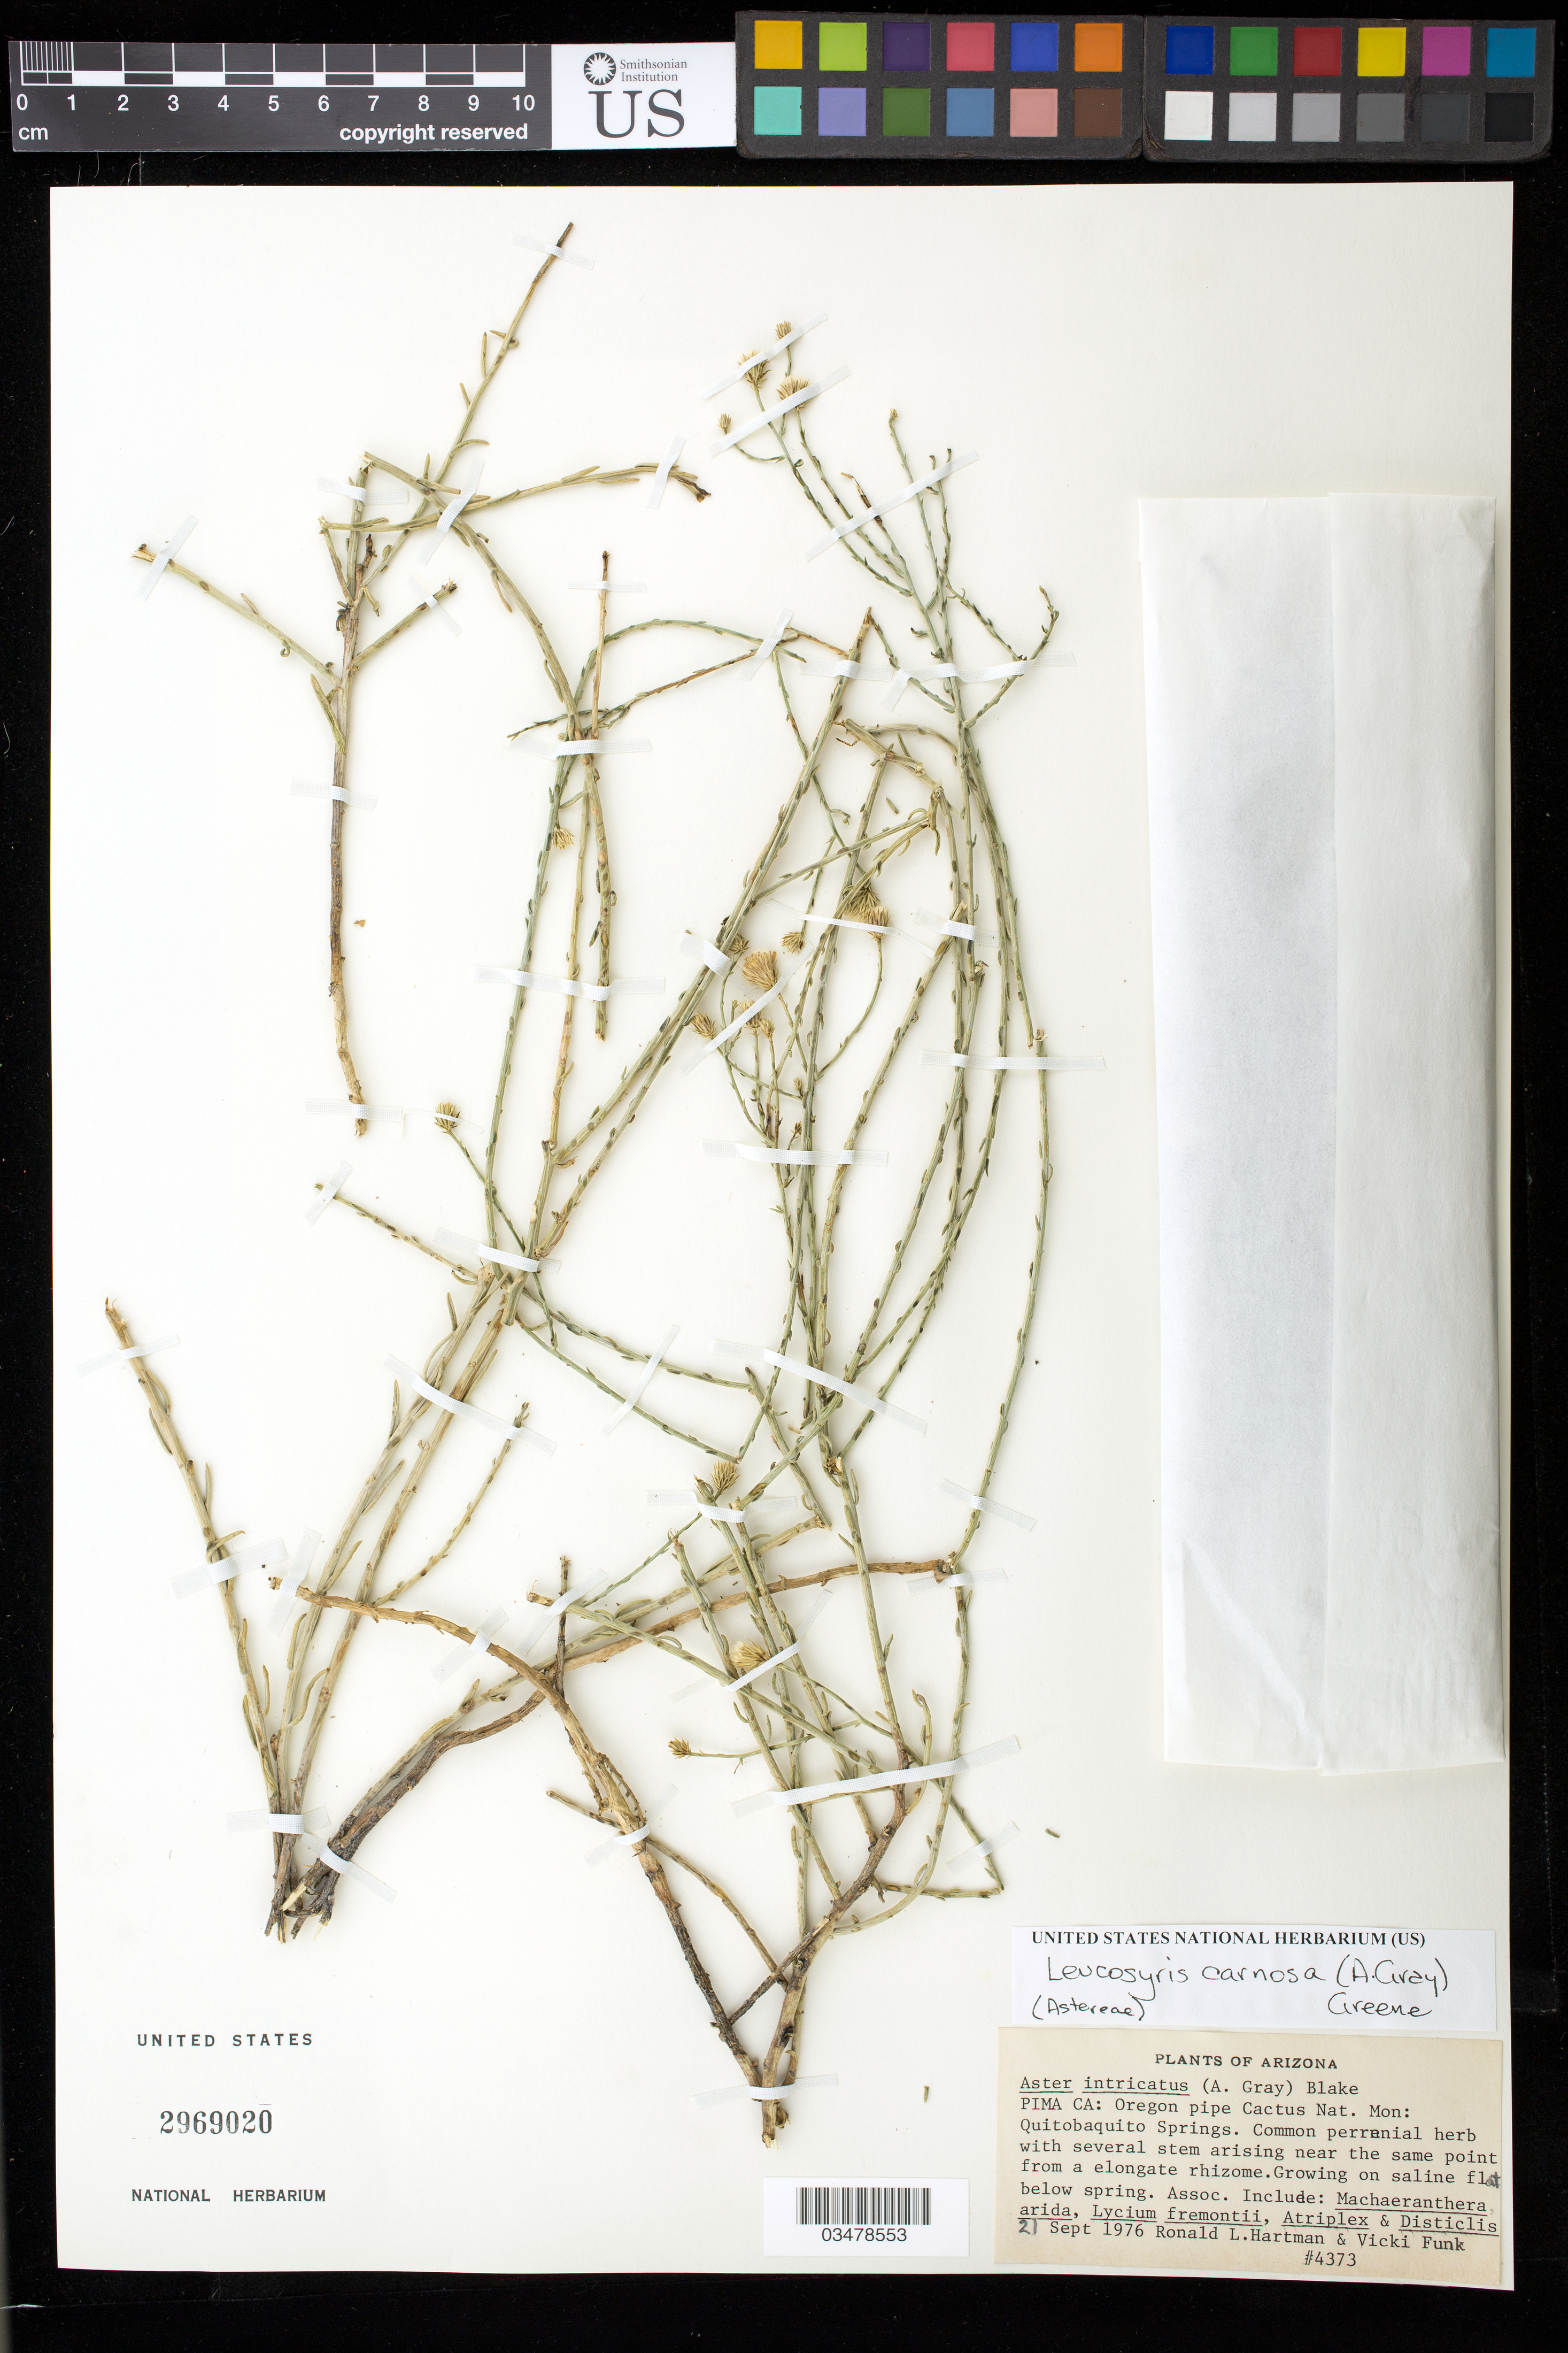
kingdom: Plantae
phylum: Tracheophyta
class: Magnoliopsida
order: Asterales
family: Asteraceae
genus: Machaeranthera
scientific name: Machaeranthera carnosa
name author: (A. Gray) G.L. Nesom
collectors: R. L. Hartman, V. Funk & F. Chiang C.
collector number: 4373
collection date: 1976-09-21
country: United States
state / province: Arizona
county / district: Pima Co.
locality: Oregon Pipe Cactus National Mon: Quitobaquito Springs.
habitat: Growing on saline flat below spring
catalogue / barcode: US 2969020